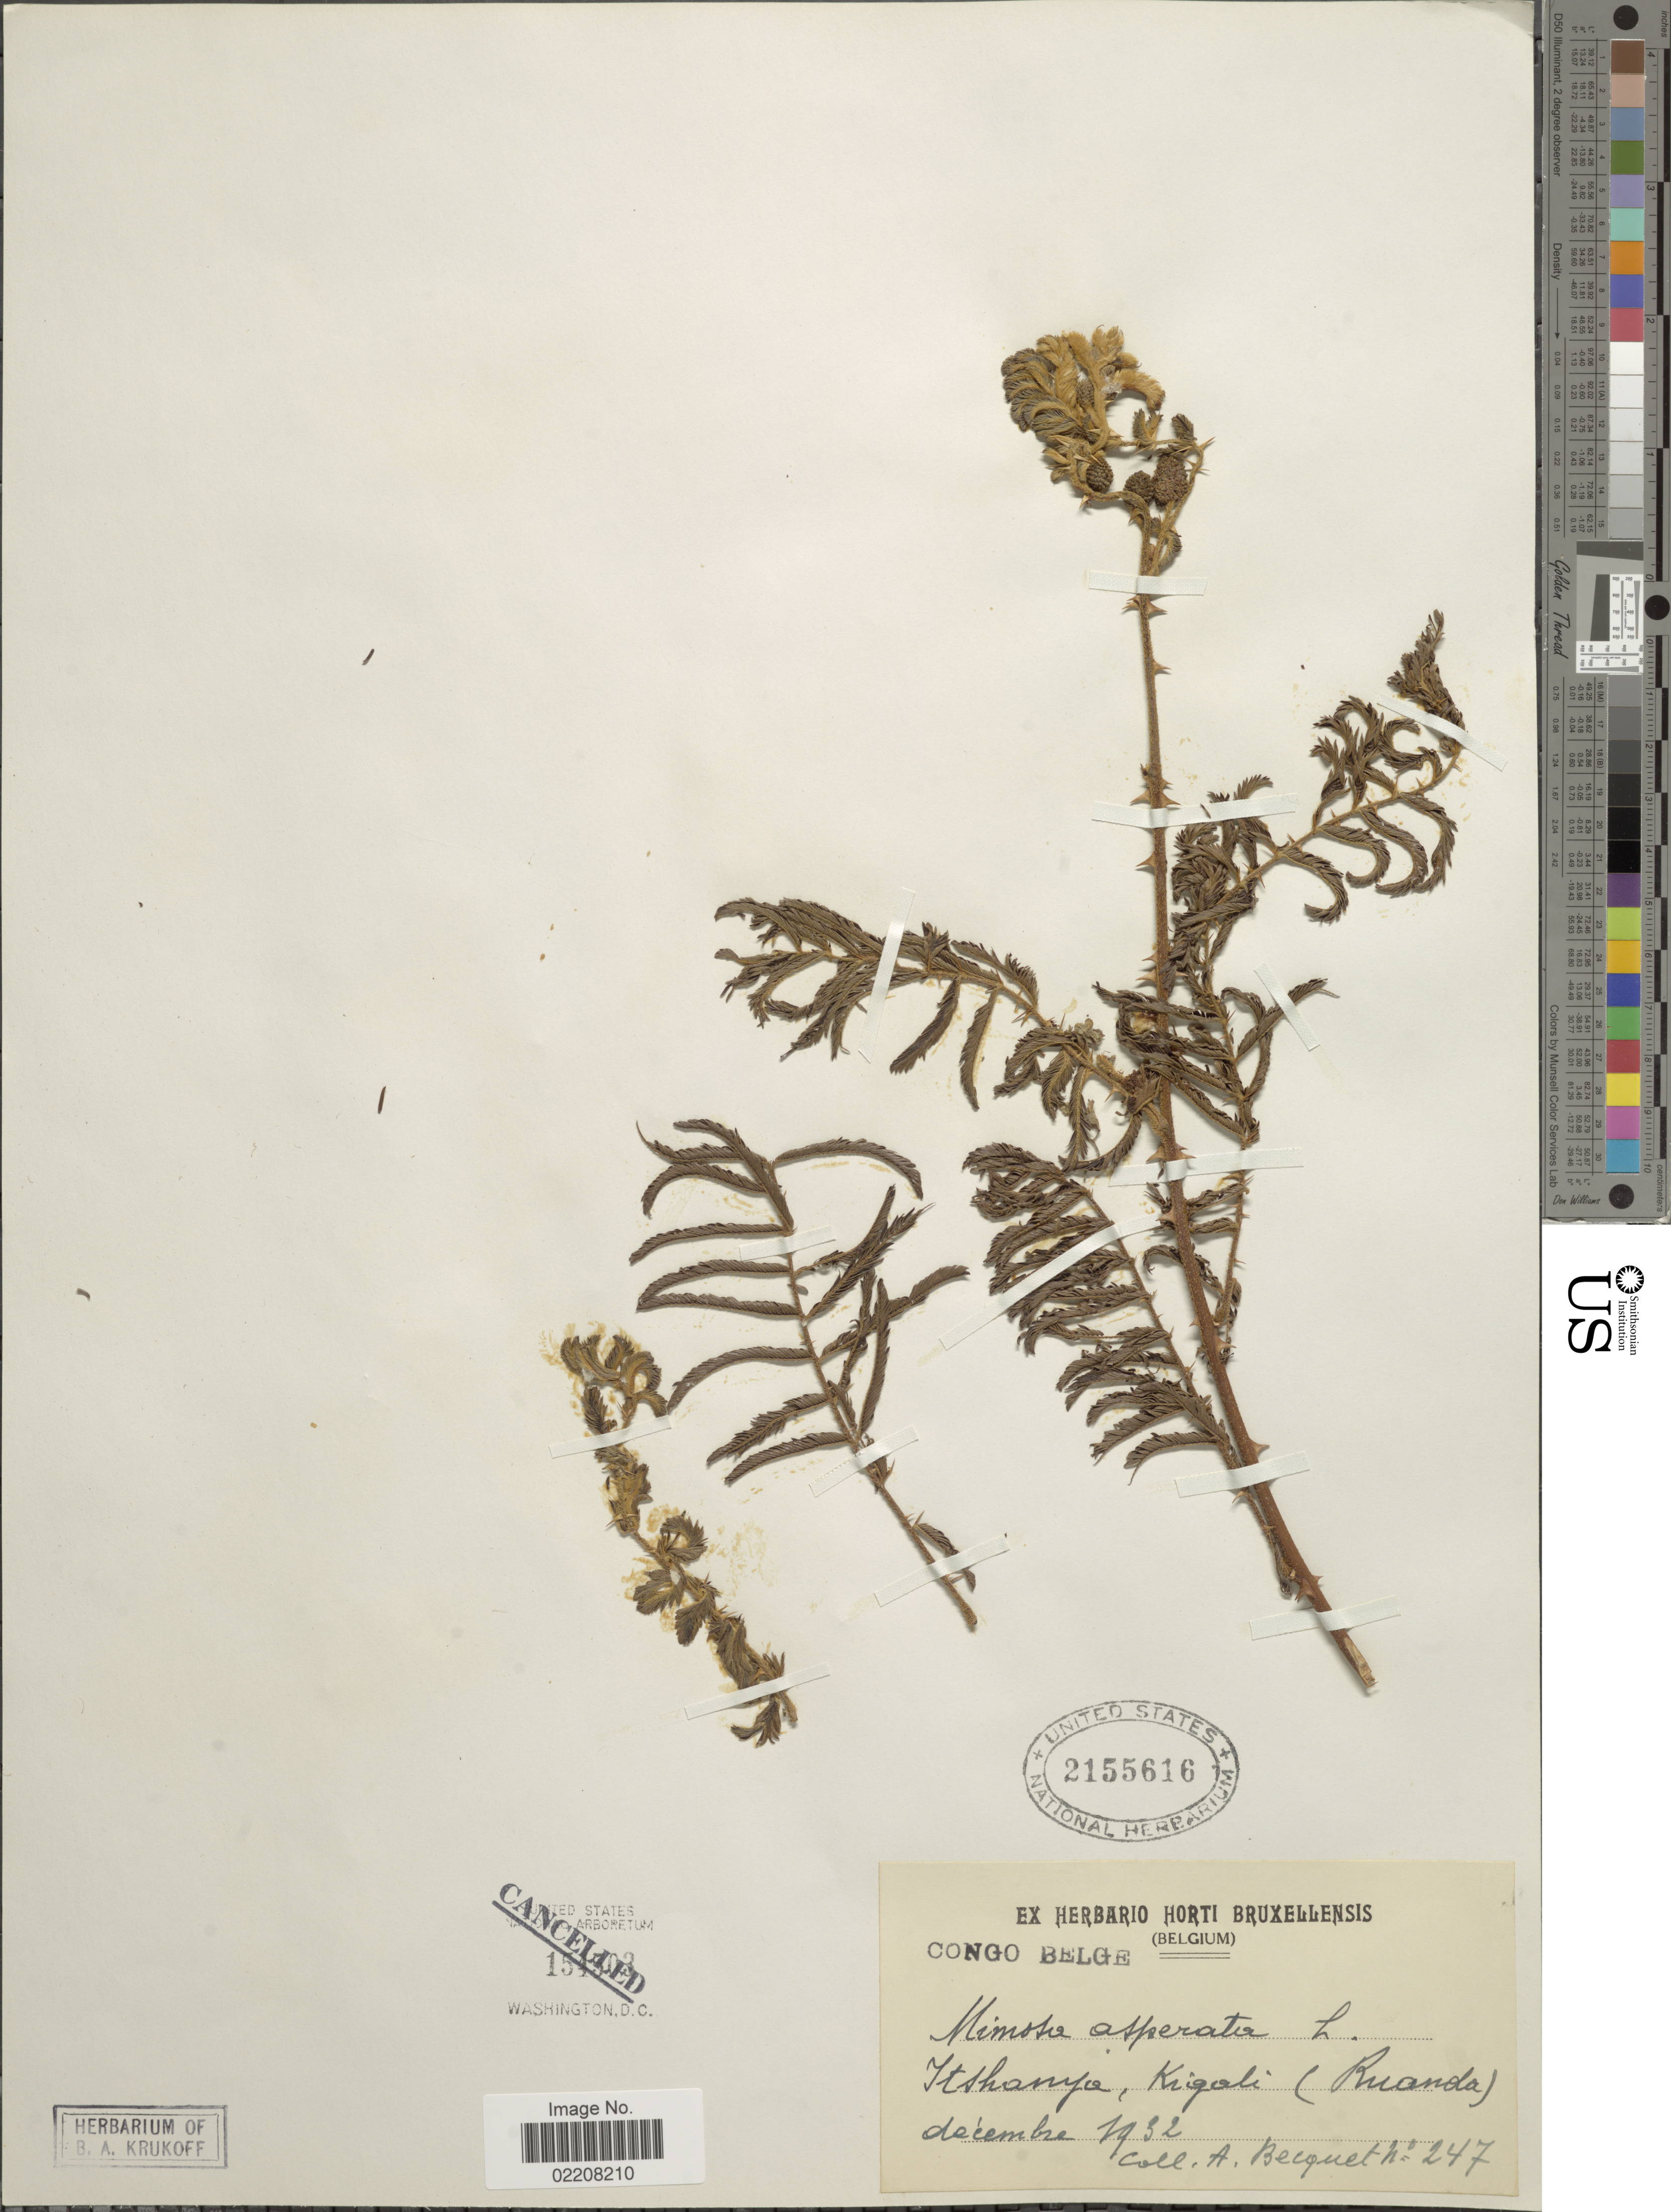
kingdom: Plantae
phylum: Tracheophyta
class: Magnoliopsida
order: Fabales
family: Fabaceae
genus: Mimosa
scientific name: Mimosa pigra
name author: L.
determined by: Strong, Mark T., (BOT), Smithsonian Institution - National Museum of Natural History (UNITED STATES)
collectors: A. Becquet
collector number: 247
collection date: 1932-12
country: Rwanda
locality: Itshanya [interpreted], Kigali (Ruanda)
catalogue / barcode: US 2155616